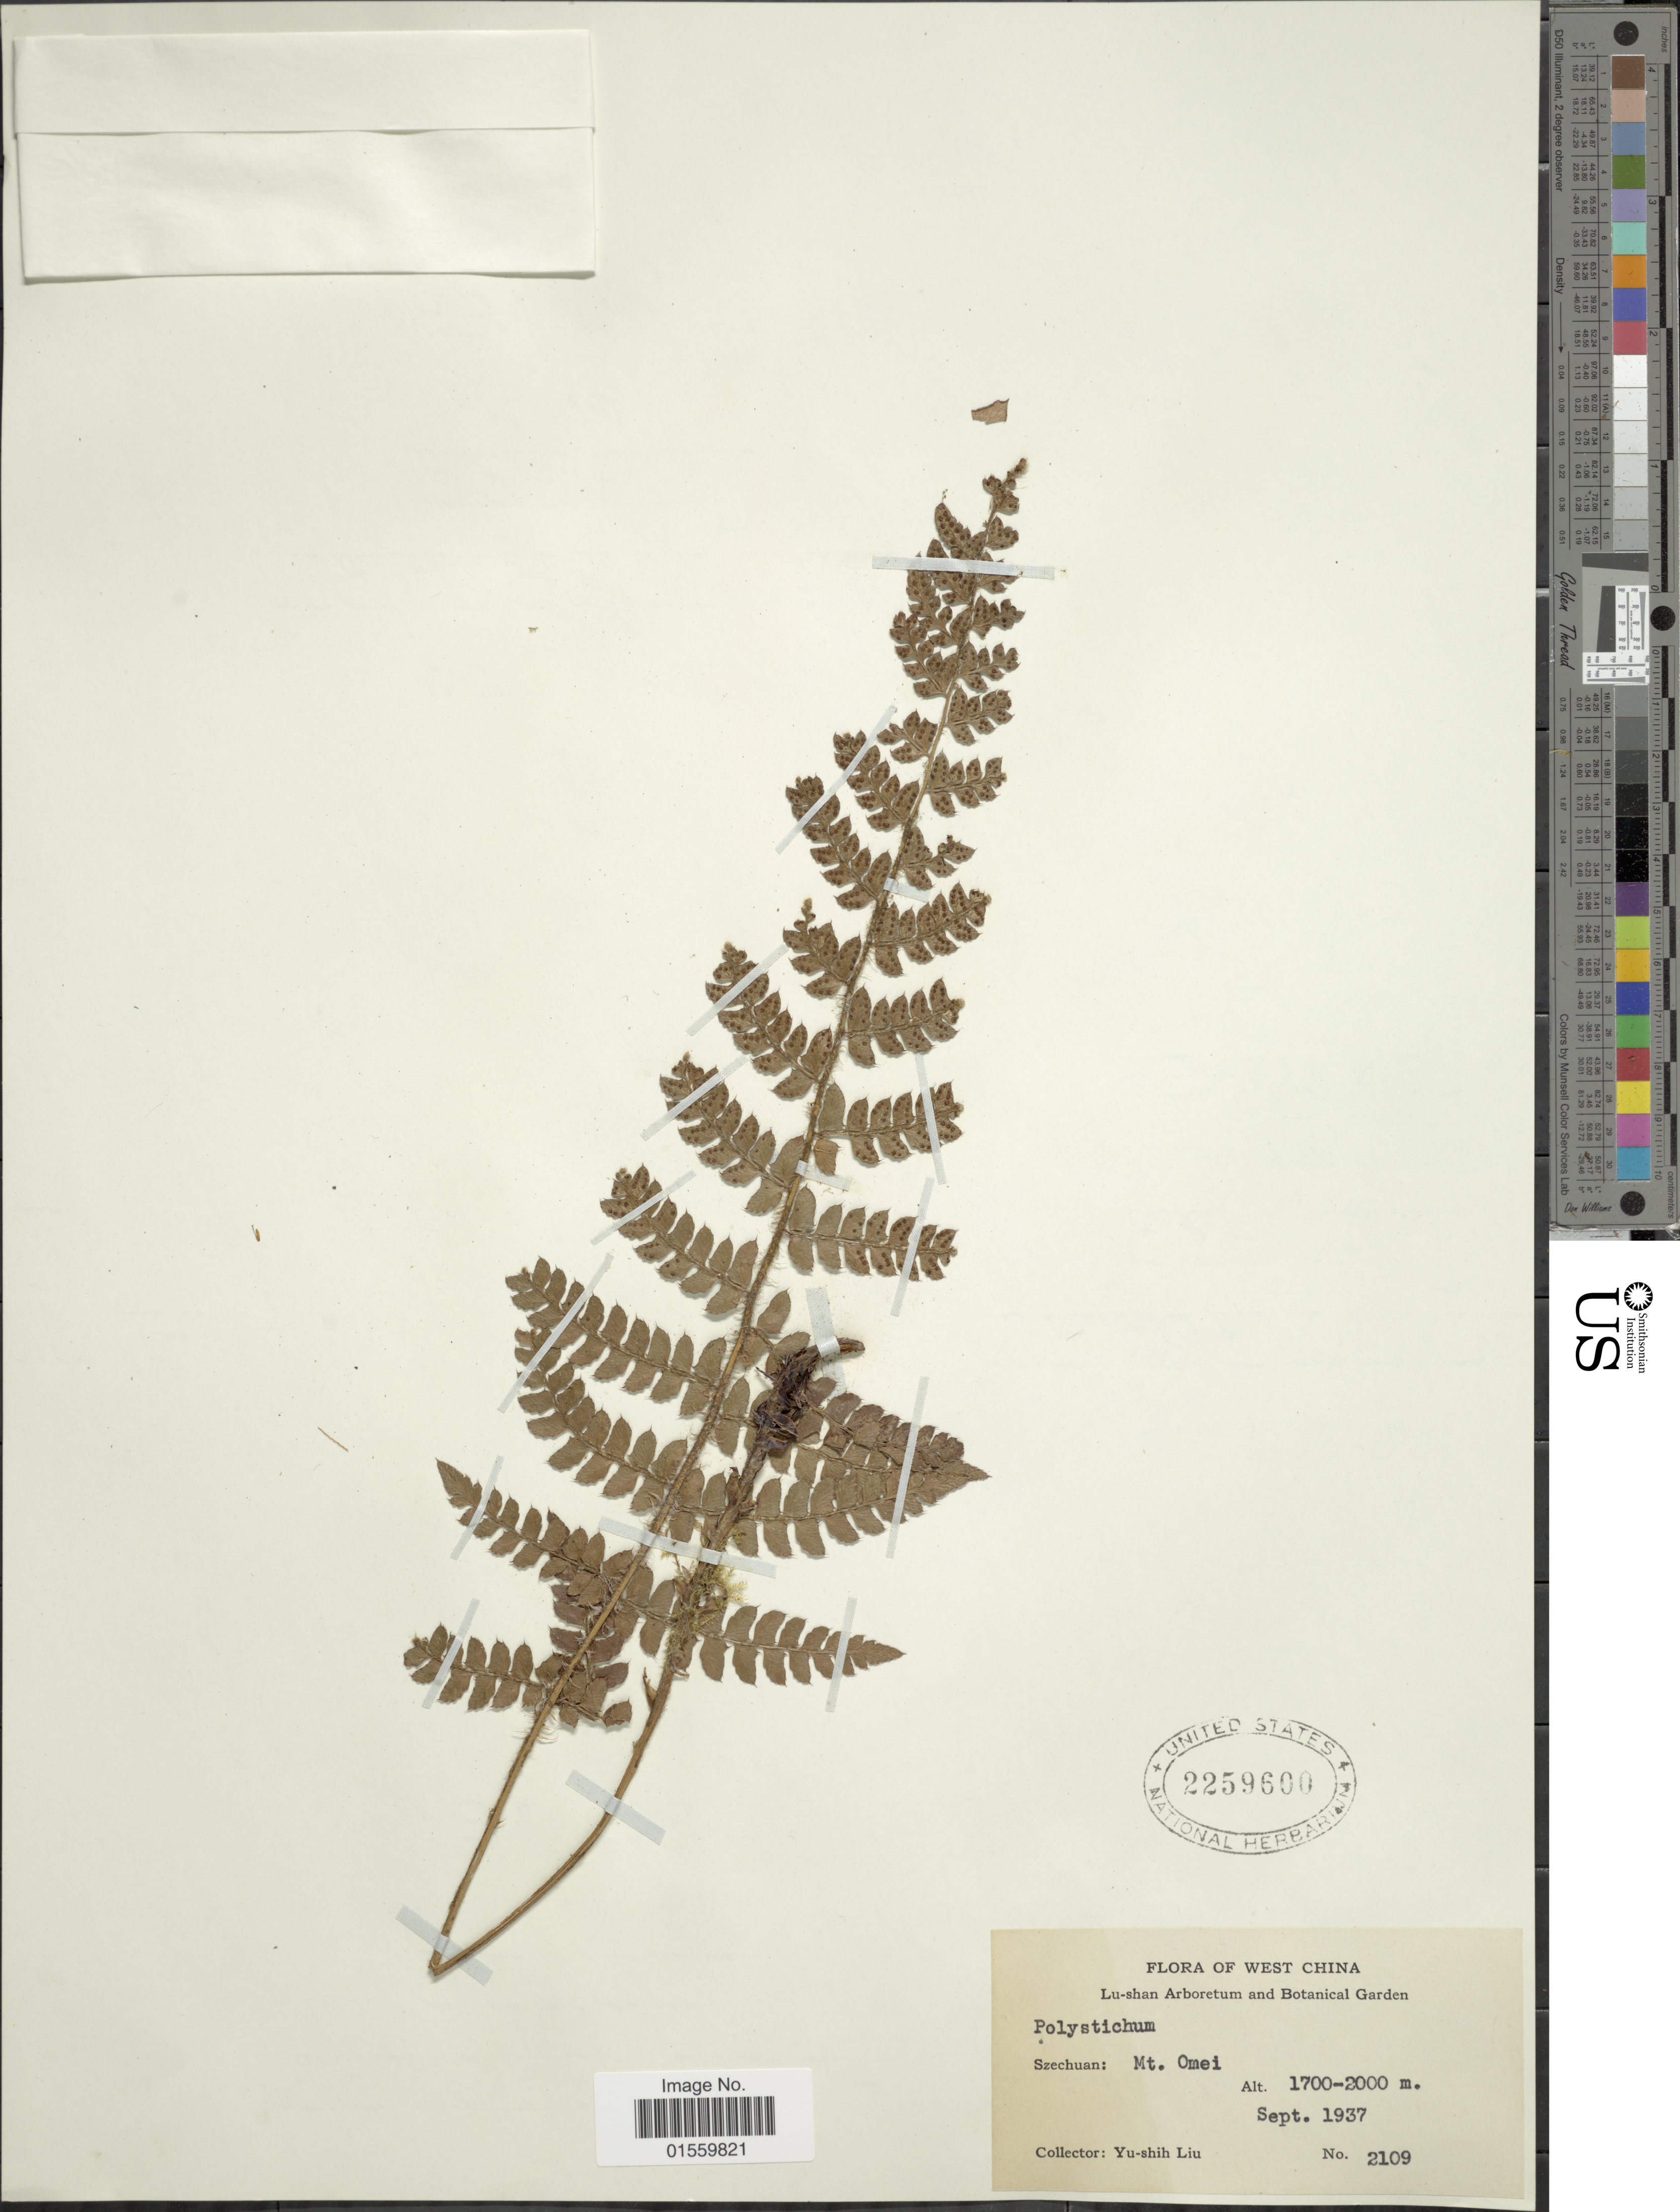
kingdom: Plantae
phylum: Tracheophyta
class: Polypodiopsida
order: Polypodiales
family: Dryopteridaceae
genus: Polystichum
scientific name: Polystichum sp.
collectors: Y.-S. Liu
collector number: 2109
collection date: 1937-09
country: China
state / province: Sichuan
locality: West China, Szechuan: Mt. Omei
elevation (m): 1700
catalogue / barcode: US 2259600